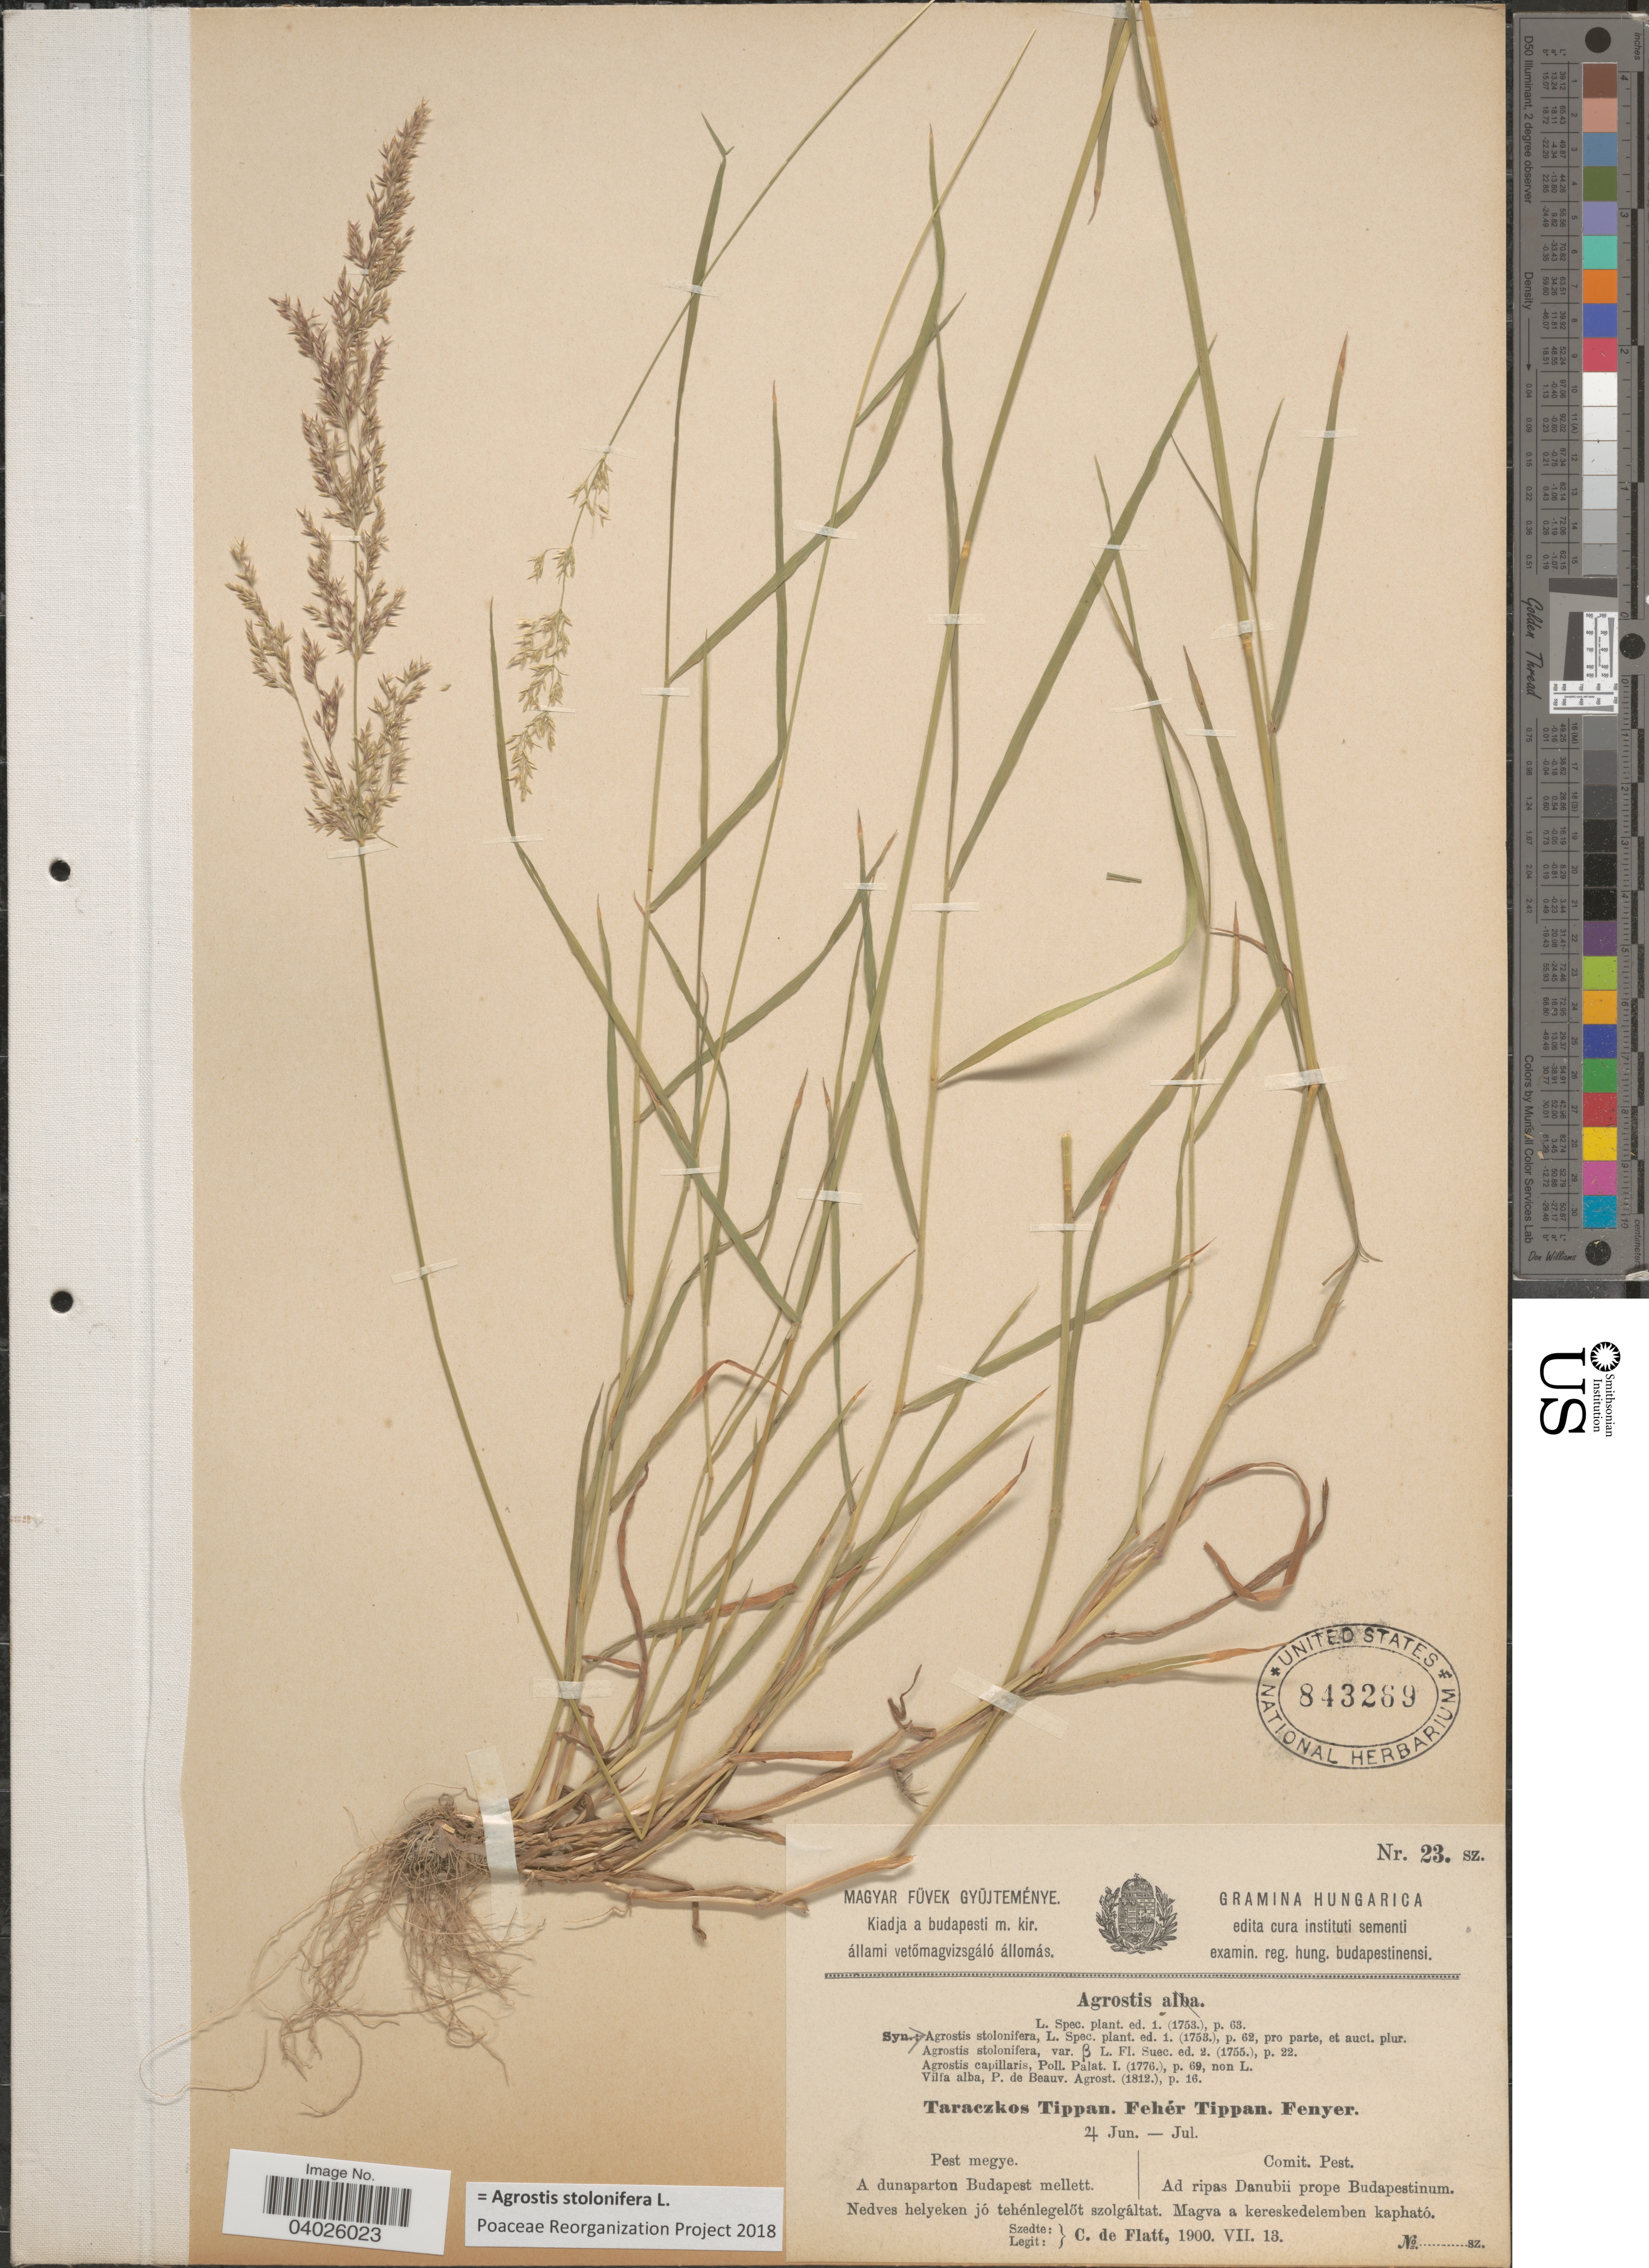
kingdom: Plantae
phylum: Tracheophyta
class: Liliopsida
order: Poales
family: Poaceae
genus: Agrostis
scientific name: Agrostis stolonifera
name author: L.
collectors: C. de Flatt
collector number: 23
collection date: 1900-07-13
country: Hungary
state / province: Pest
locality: Comit. Pest. Ad ripas Danubii prope Budapestinum.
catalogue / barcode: US 843269